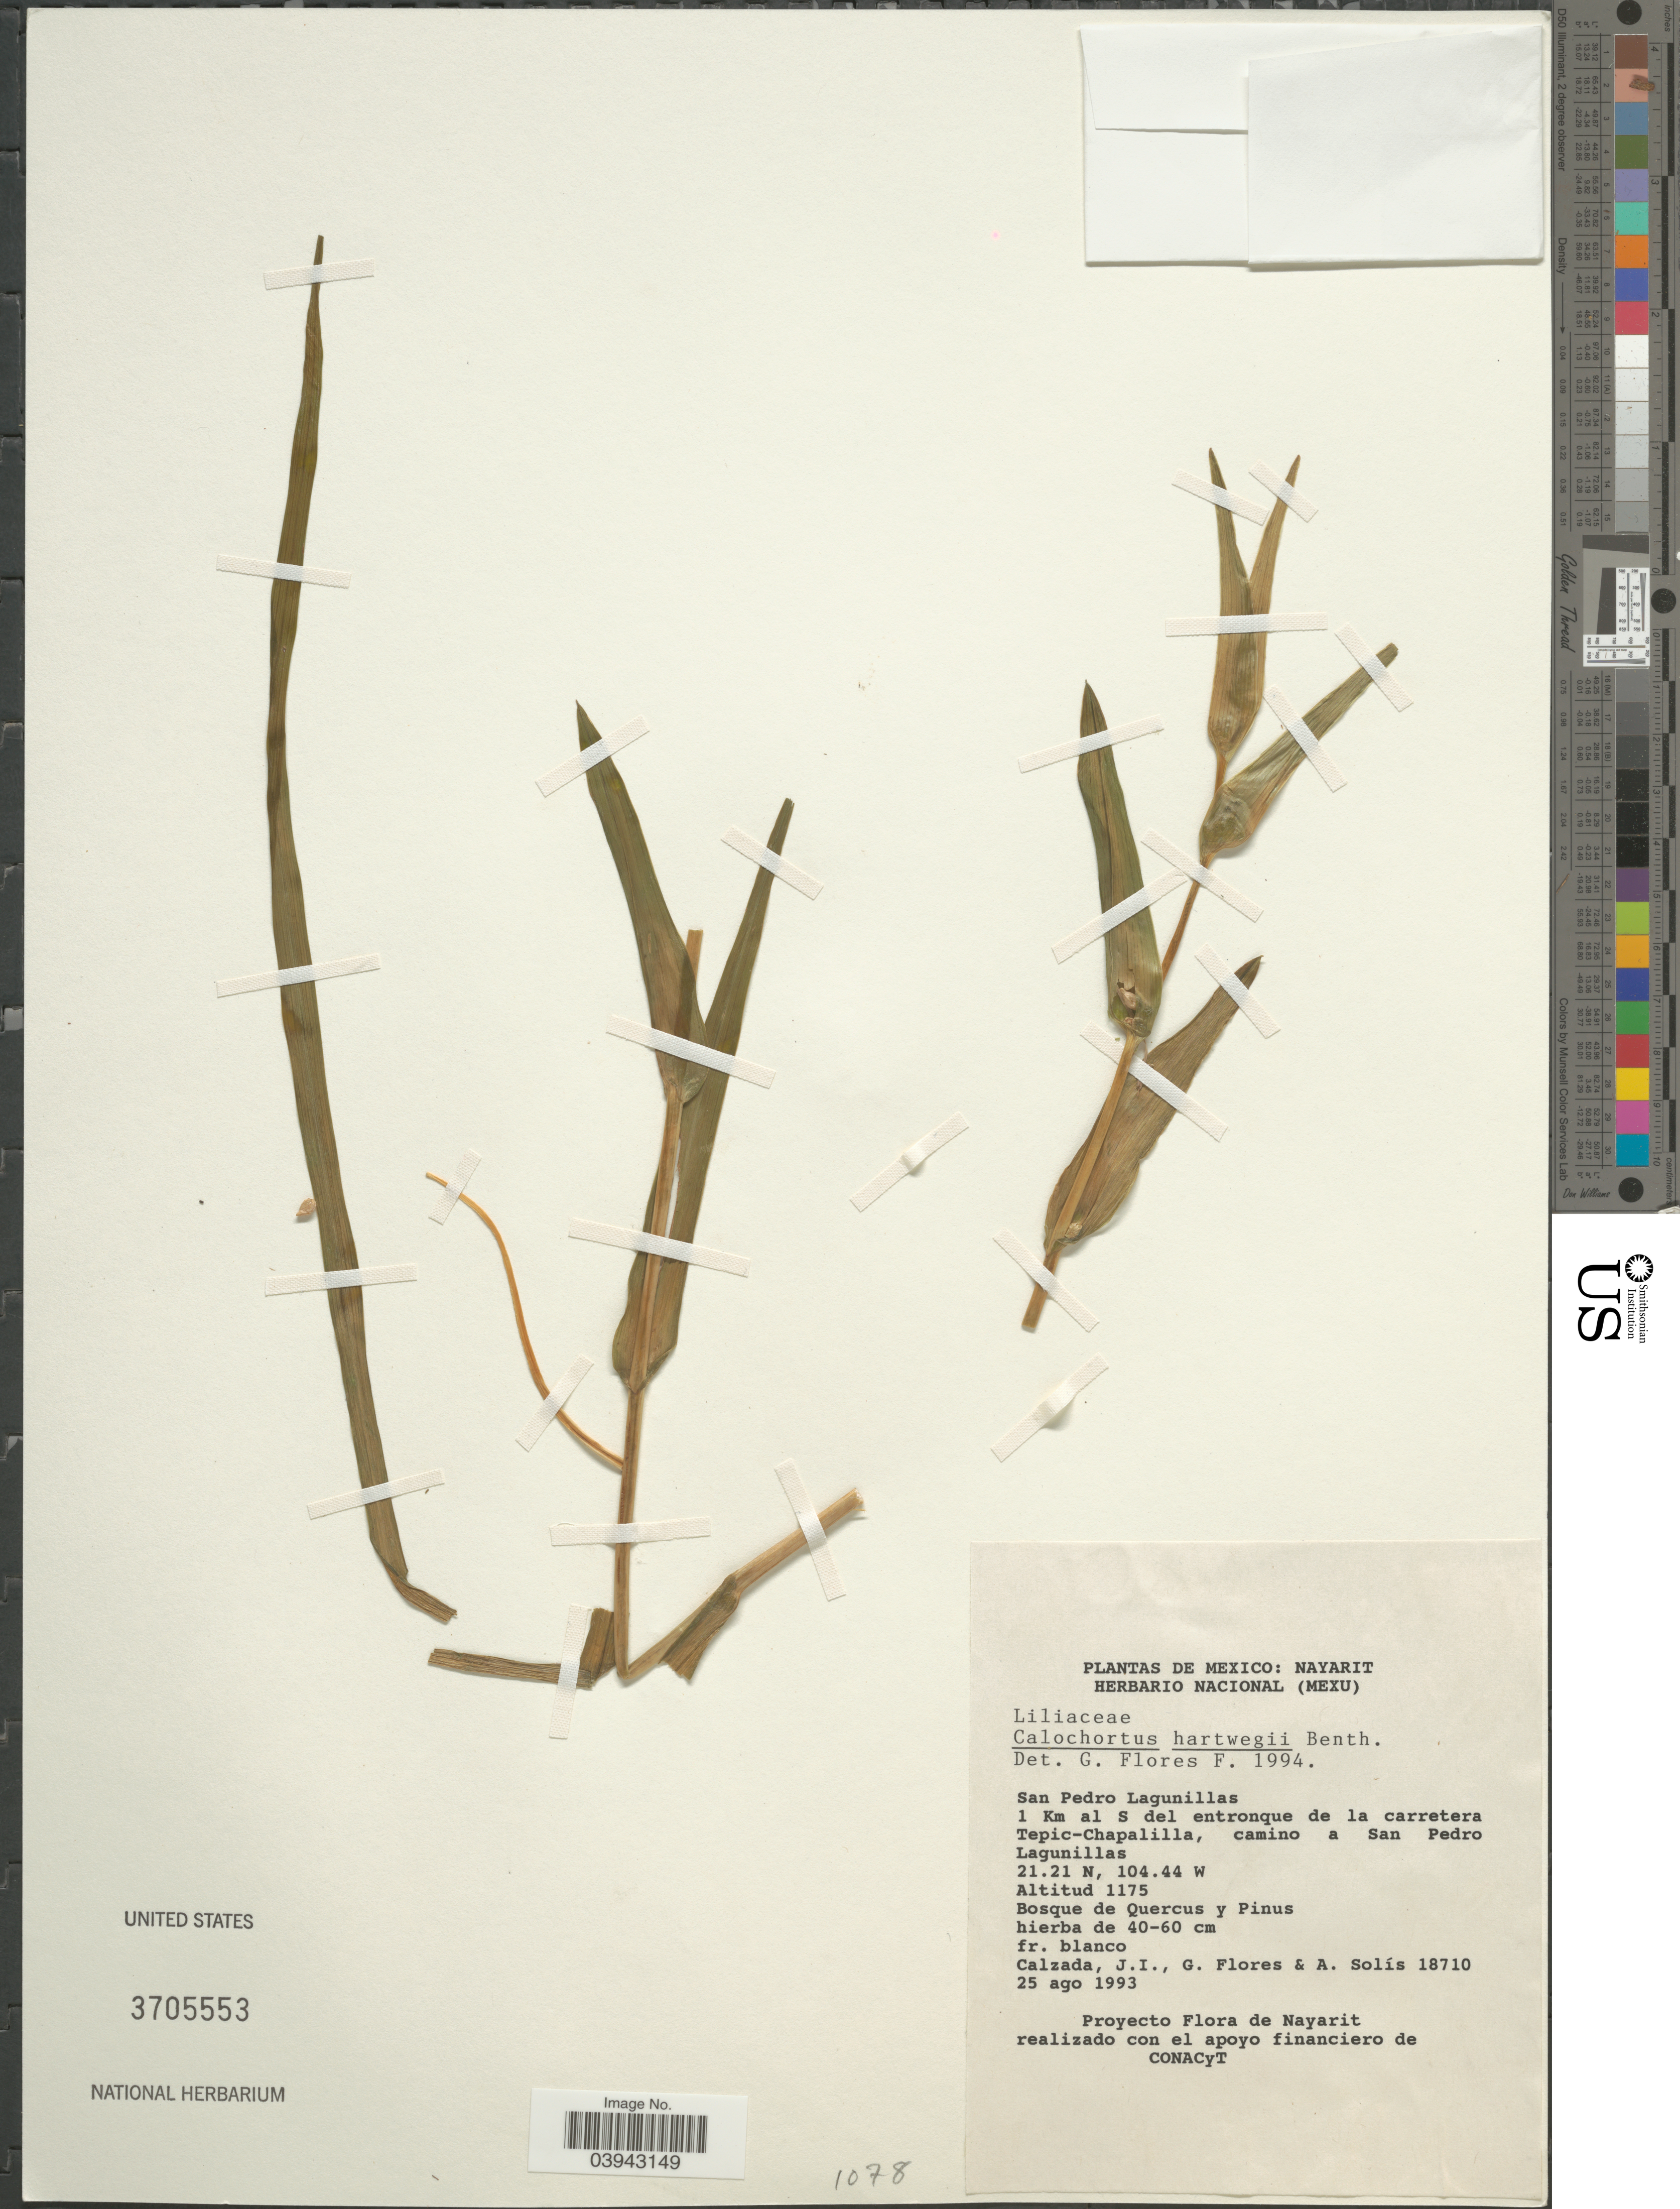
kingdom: Plantae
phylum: Tracheophyta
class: Liliopsida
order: Liliales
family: Liliaceae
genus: Calochortus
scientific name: Calochortus hartwegii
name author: Benth.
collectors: J. I. Calzada, G. Flores F. & A. Solis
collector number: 18710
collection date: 1993-08-25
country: Mexico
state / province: Nayarit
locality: San Pedro Lagunillas. 1 Km al S del entronque de la carretera Tepic-Chapalilla, camino a San Pedro Lagunillas.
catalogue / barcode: US 3705553